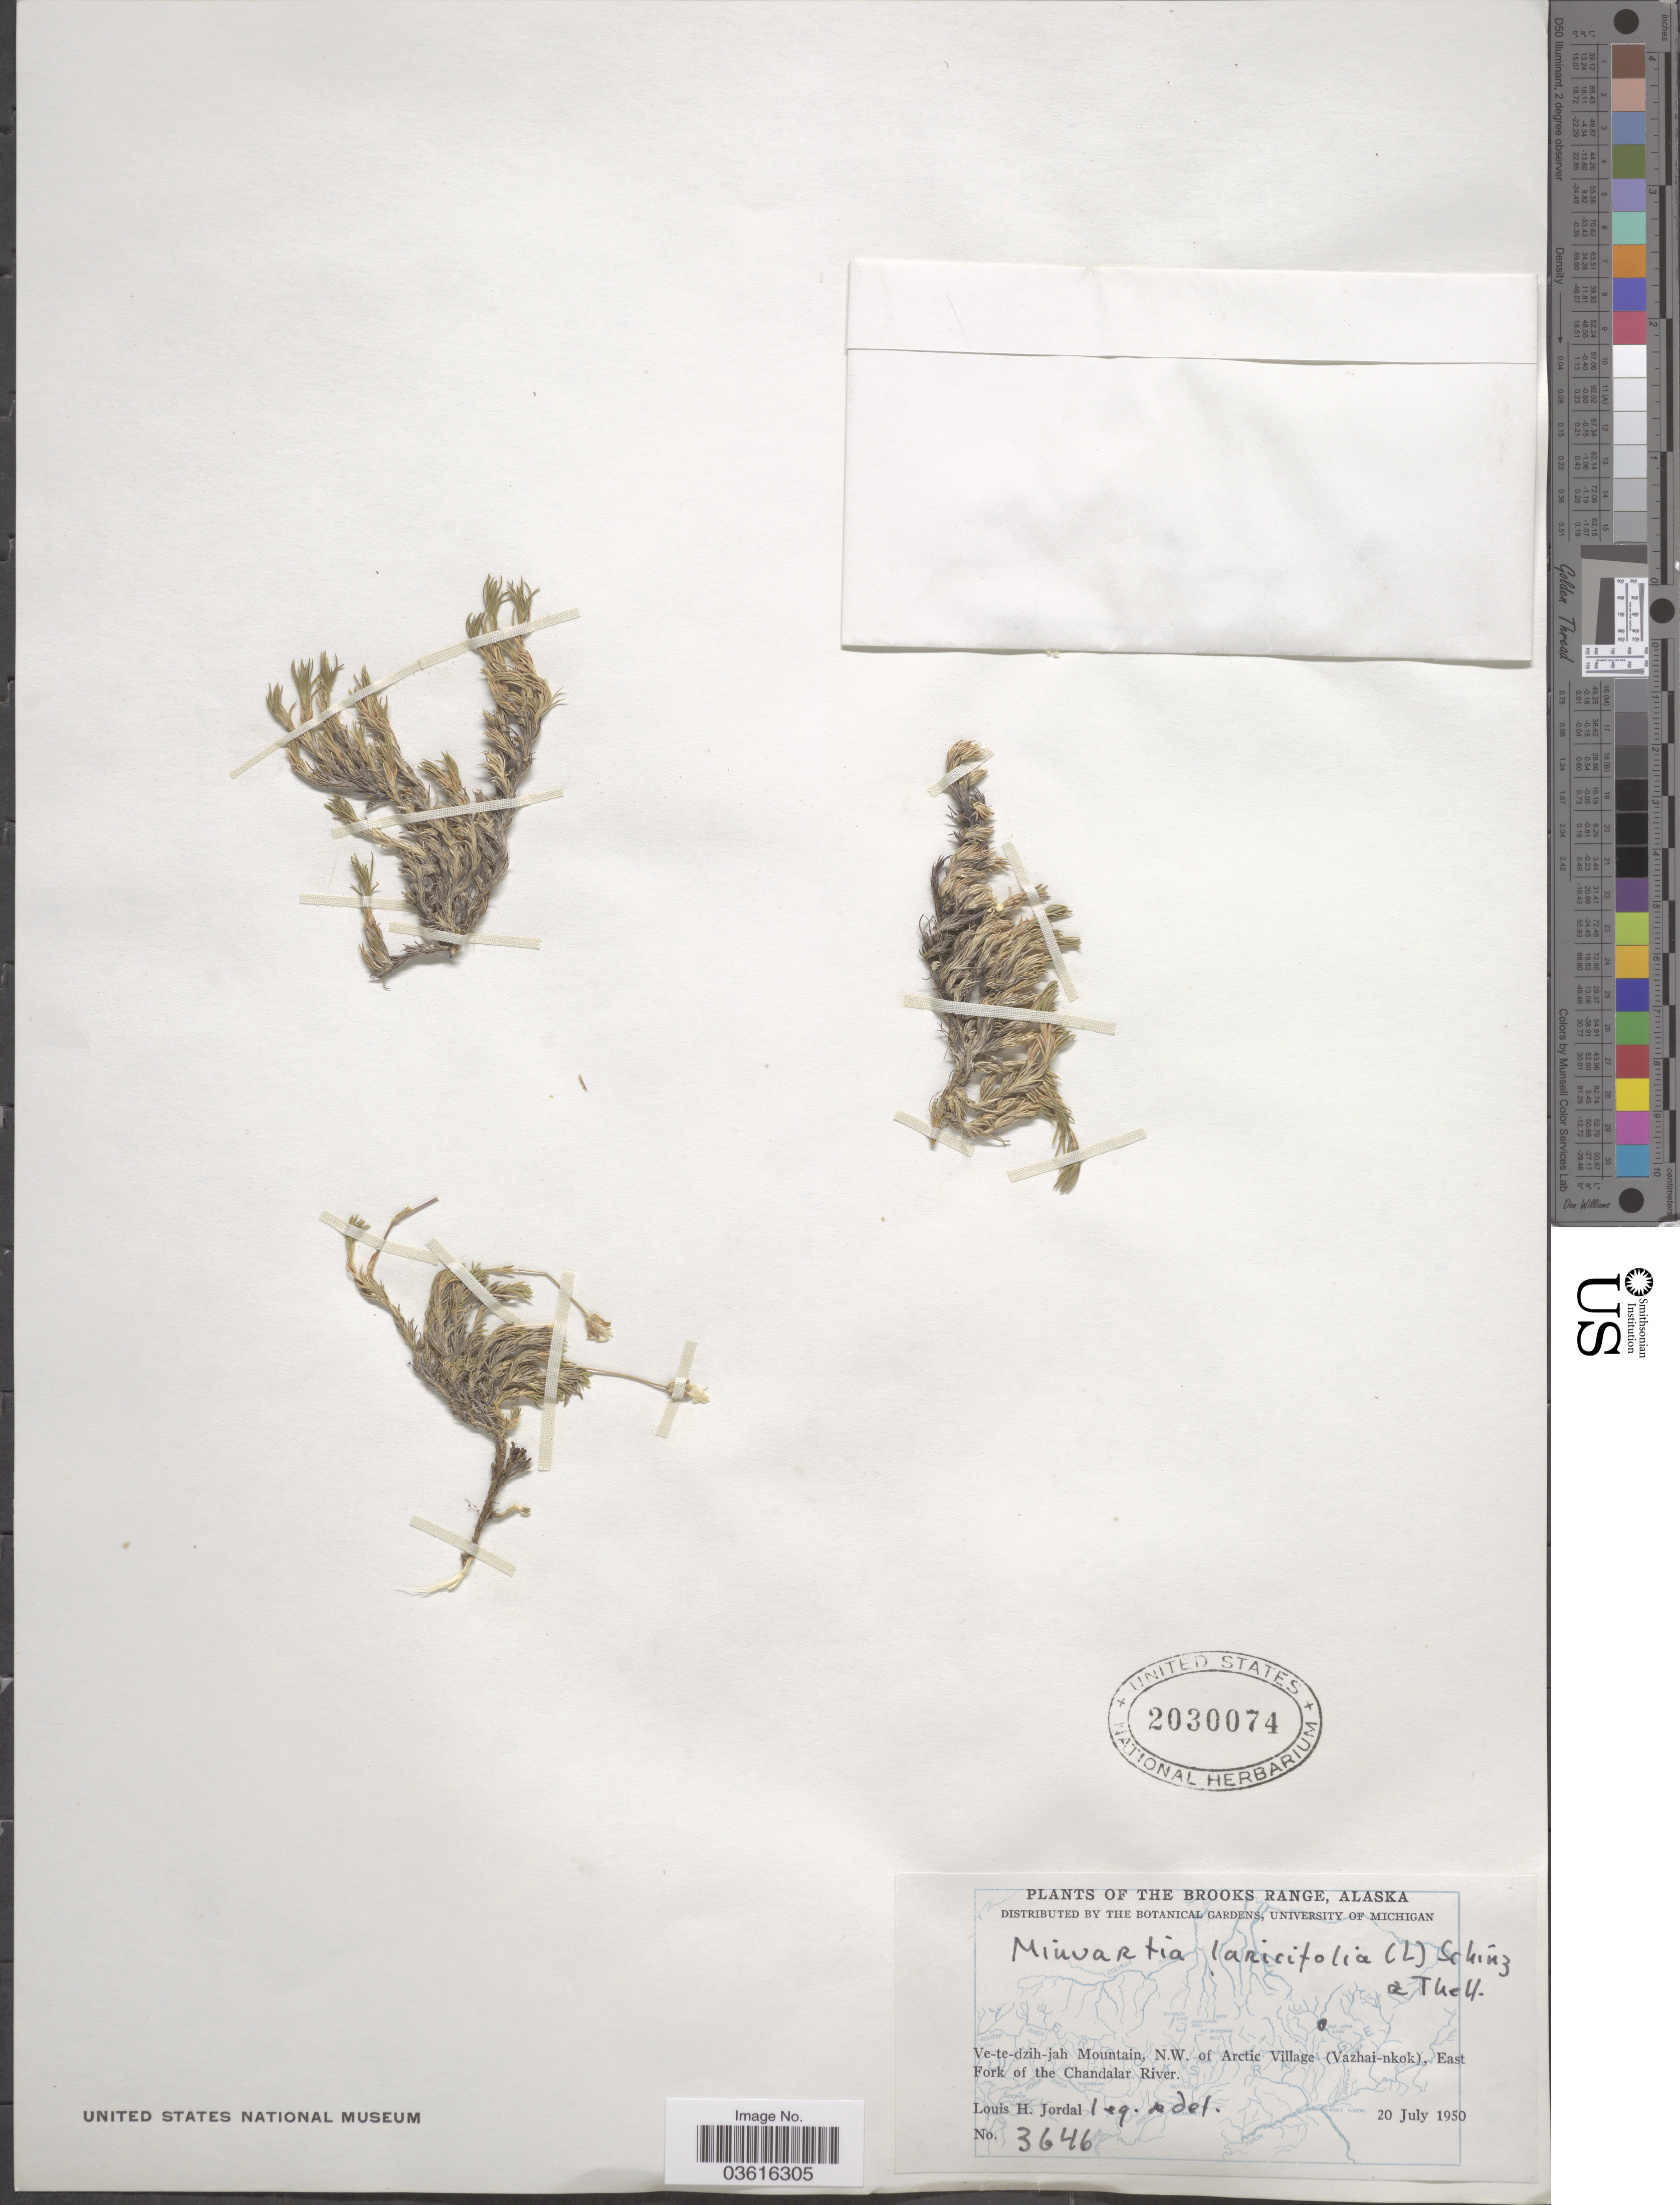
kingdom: Plantae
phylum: Tracheophyta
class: Magnoliopsida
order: Caryophyllales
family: Caryophyllaceae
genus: Cherleria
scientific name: Cherleria yukonensis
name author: (Hultén) A.J. Moore & Dillenb.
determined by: Strong, Mark T., (BOT), Smithsonian Institution - National Museum of Natural History (UNITED STATES)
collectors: L. Jordal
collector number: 3646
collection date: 1950-07-20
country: United States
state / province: Alaska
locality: The Brooks Range. Ve-te-dzih-jah Mountain, N.W. of Arctic Village (Vazhai-nkok), East Fork of the Chandalar River.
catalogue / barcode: US 2030074